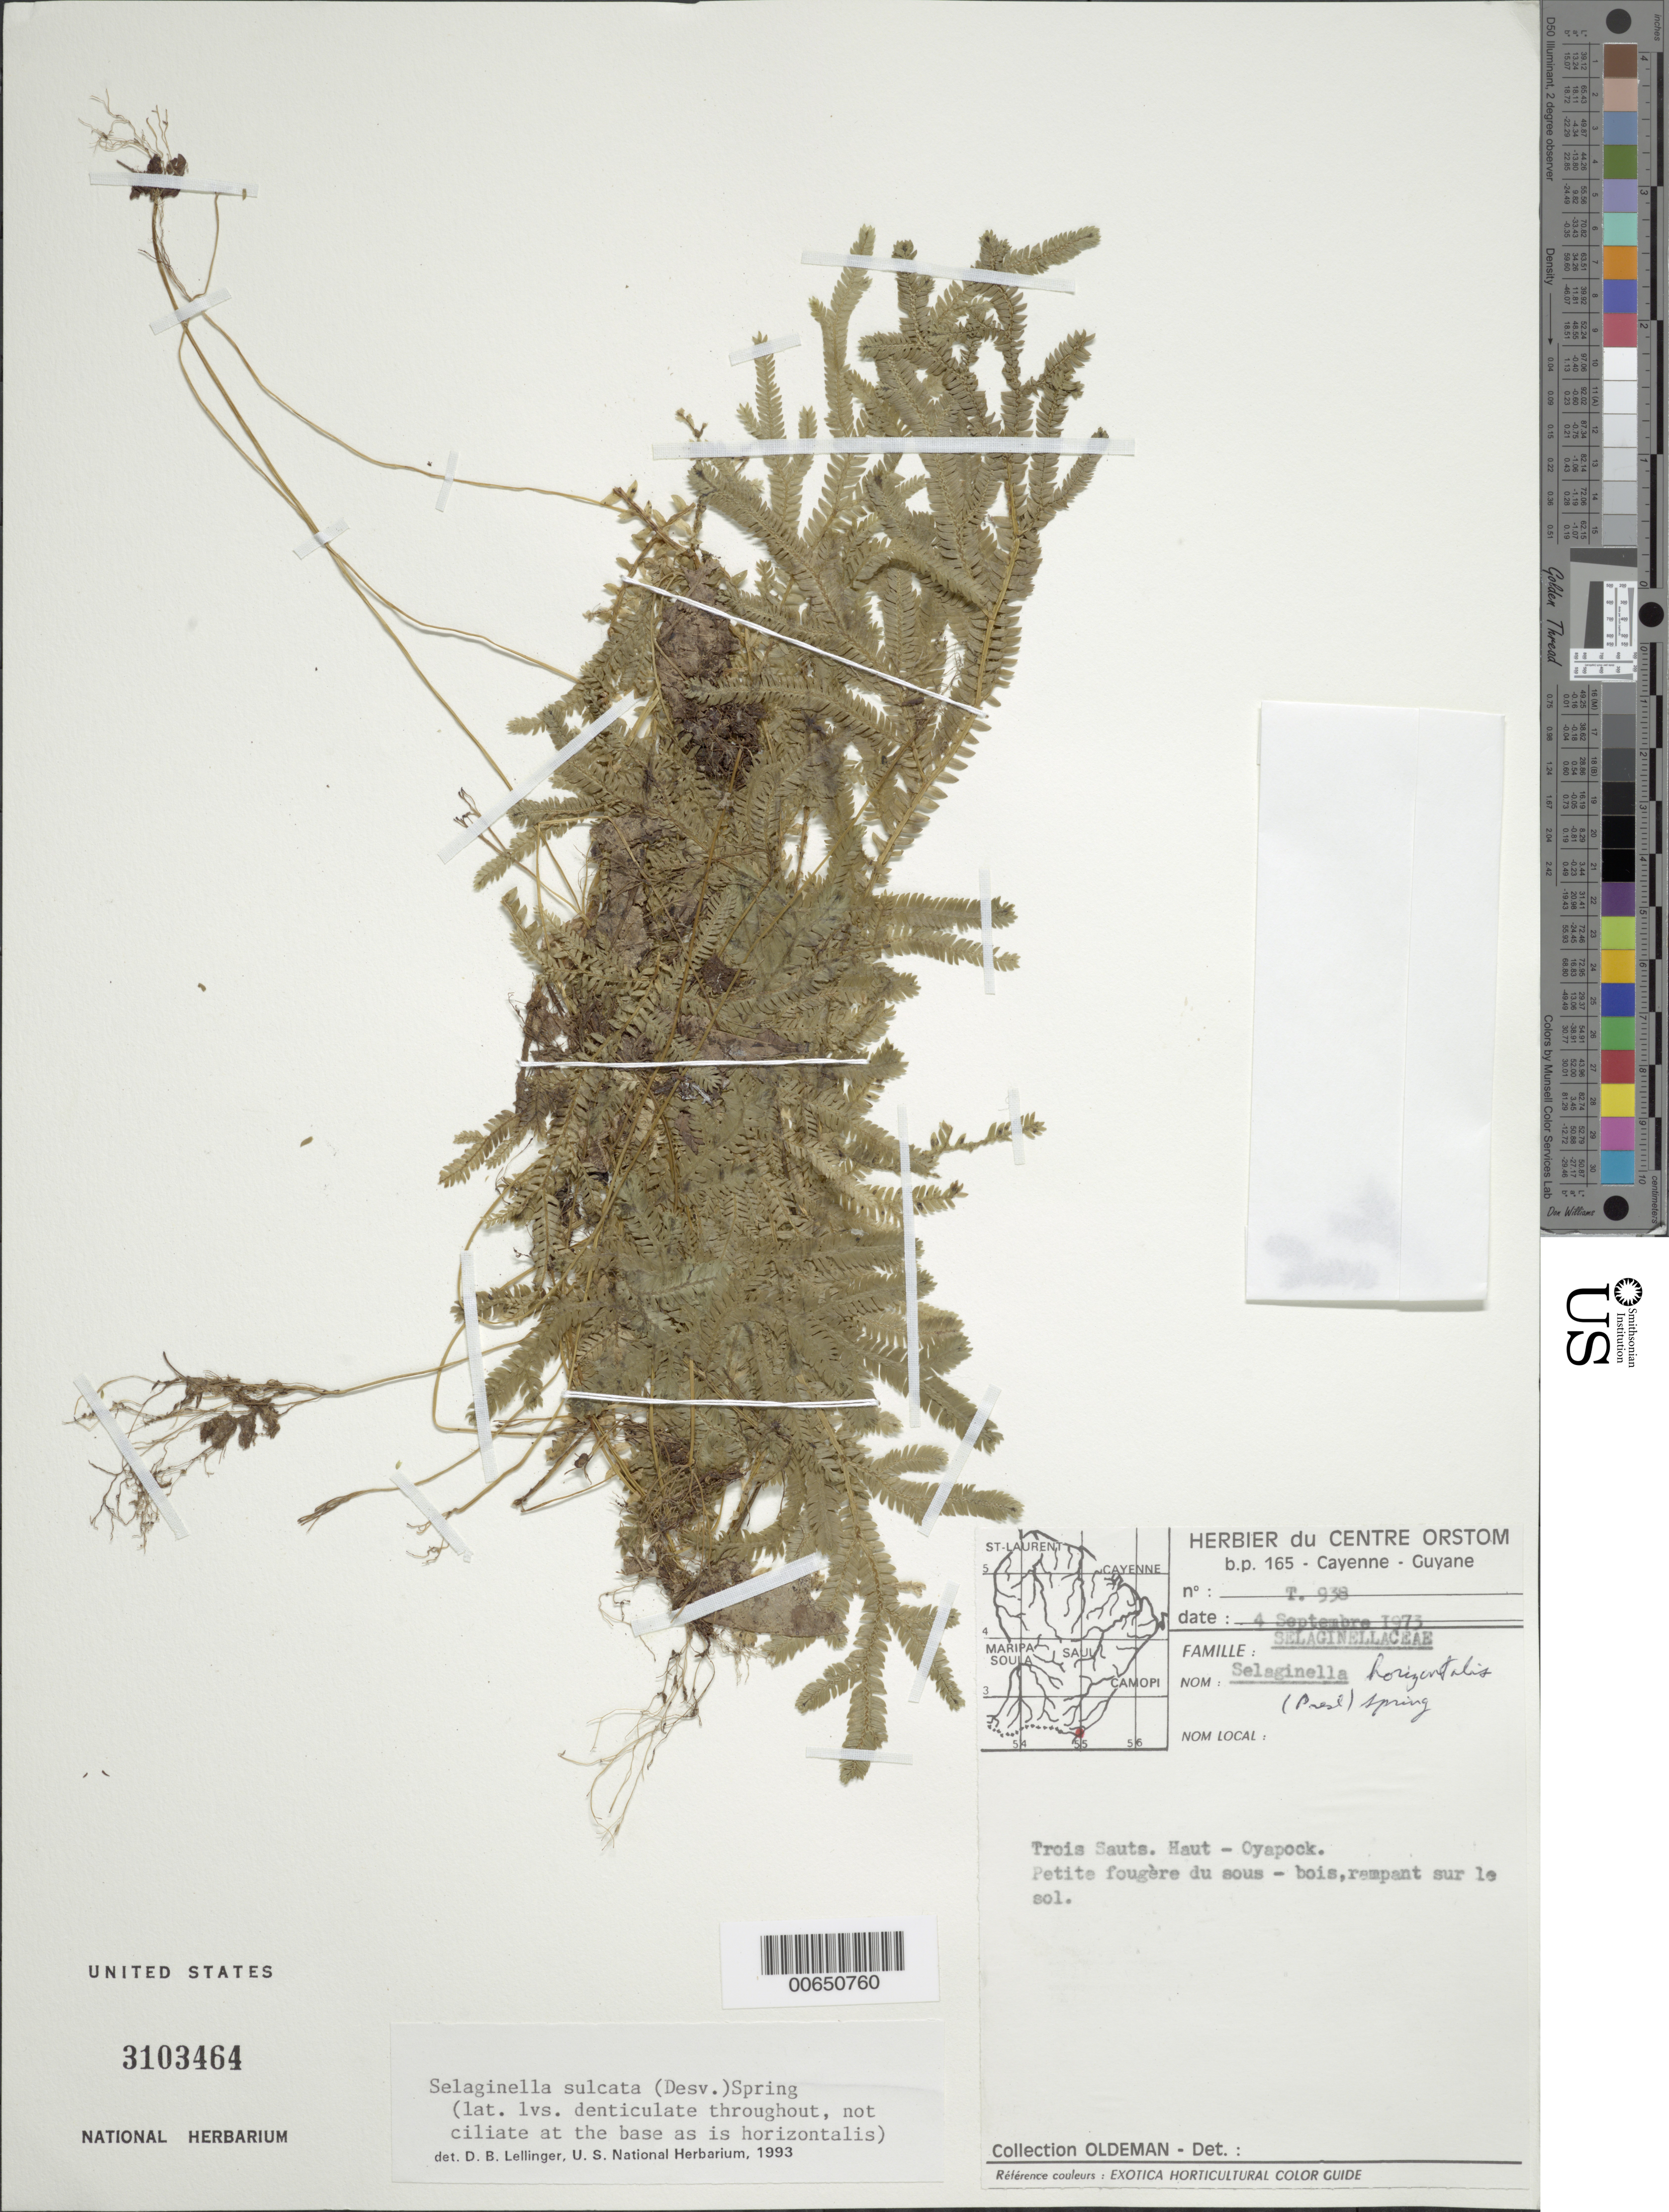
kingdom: Plantae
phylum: Tracheophyta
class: Lycopodiopsida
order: Selaginellales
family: Selaginellaceae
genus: Selaginella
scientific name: Selaginella sulcata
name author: (Desv. ex Poir.) Spring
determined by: Lellinger, David B., (BOT), Smithsonian Institution - National Museum of Natural History (UNITED STATES)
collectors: R. Oldeman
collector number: T 938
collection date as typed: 4-Sep-73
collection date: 1973-09-04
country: French Guiana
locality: Trois Sauts (Haut Oyapock)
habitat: Undertstory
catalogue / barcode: US 3103464